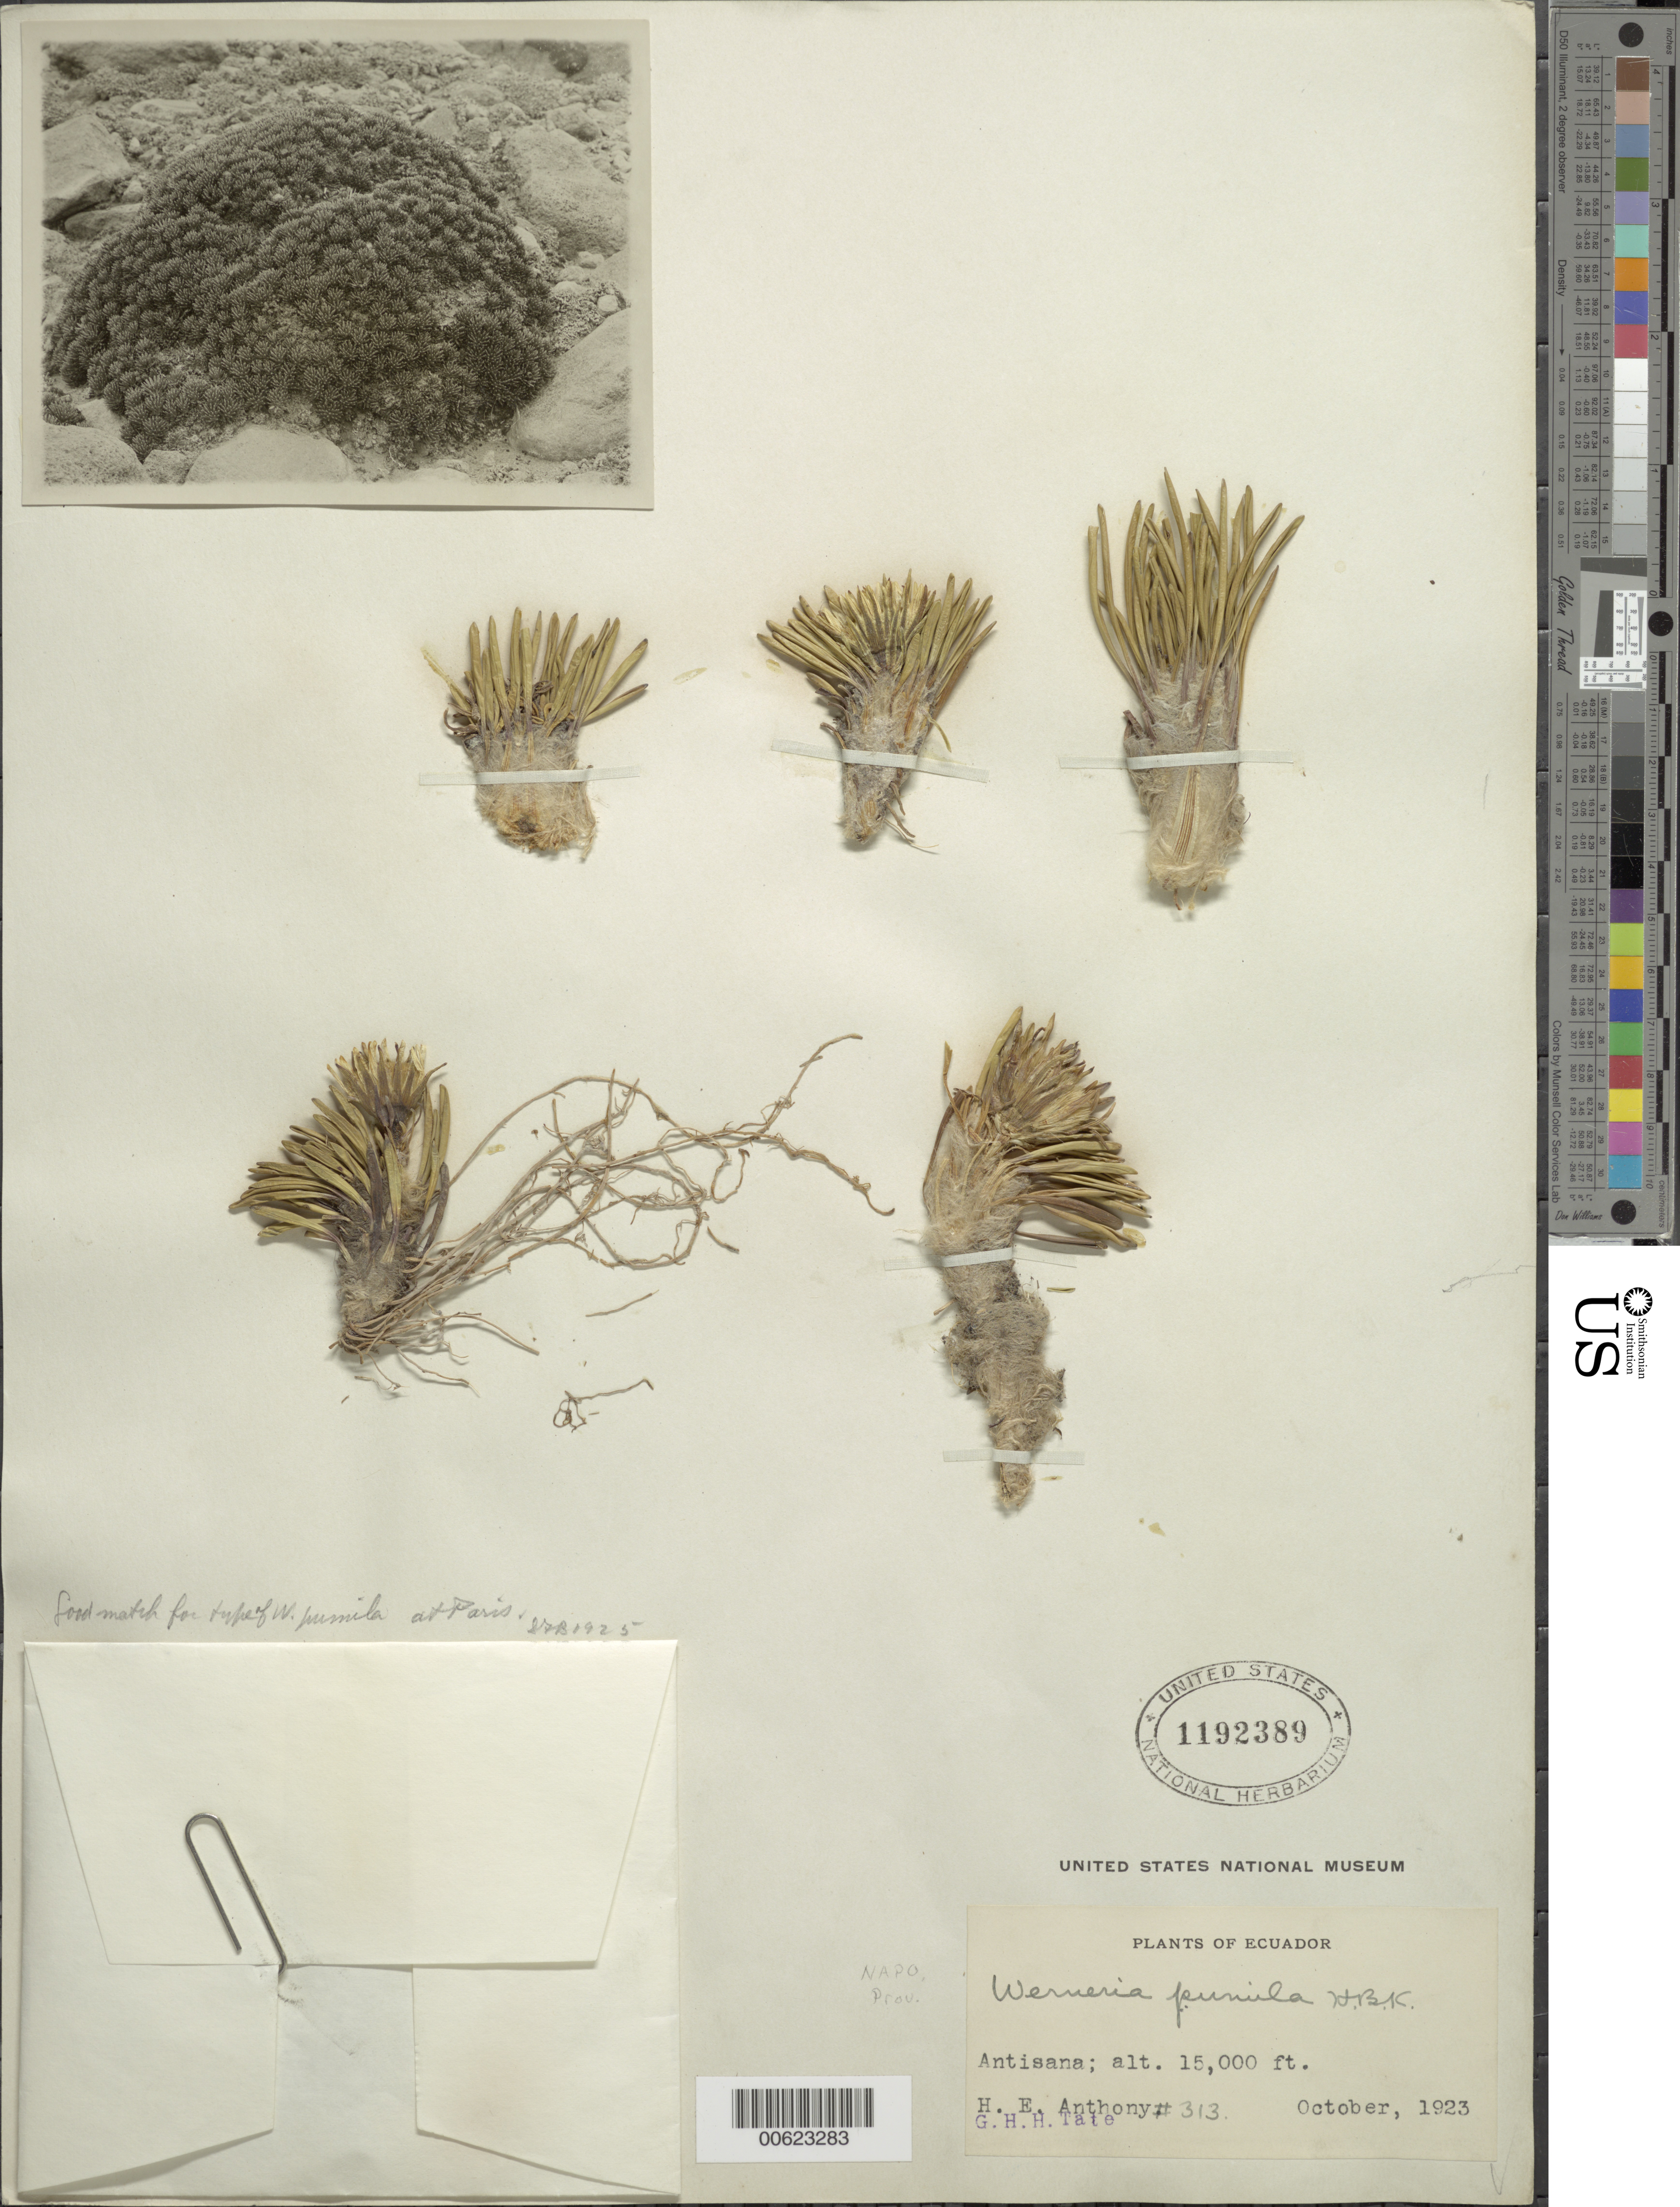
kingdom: Plantae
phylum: Tracheophyta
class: Magnoliopsida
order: Asterales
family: Asteraceae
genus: Werneria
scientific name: Werneria pumila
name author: Kunth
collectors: H. E. Anthony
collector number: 313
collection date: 1923-10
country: Ecuador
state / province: Napo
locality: Antisana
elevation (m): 4572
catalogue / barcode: US 1192389